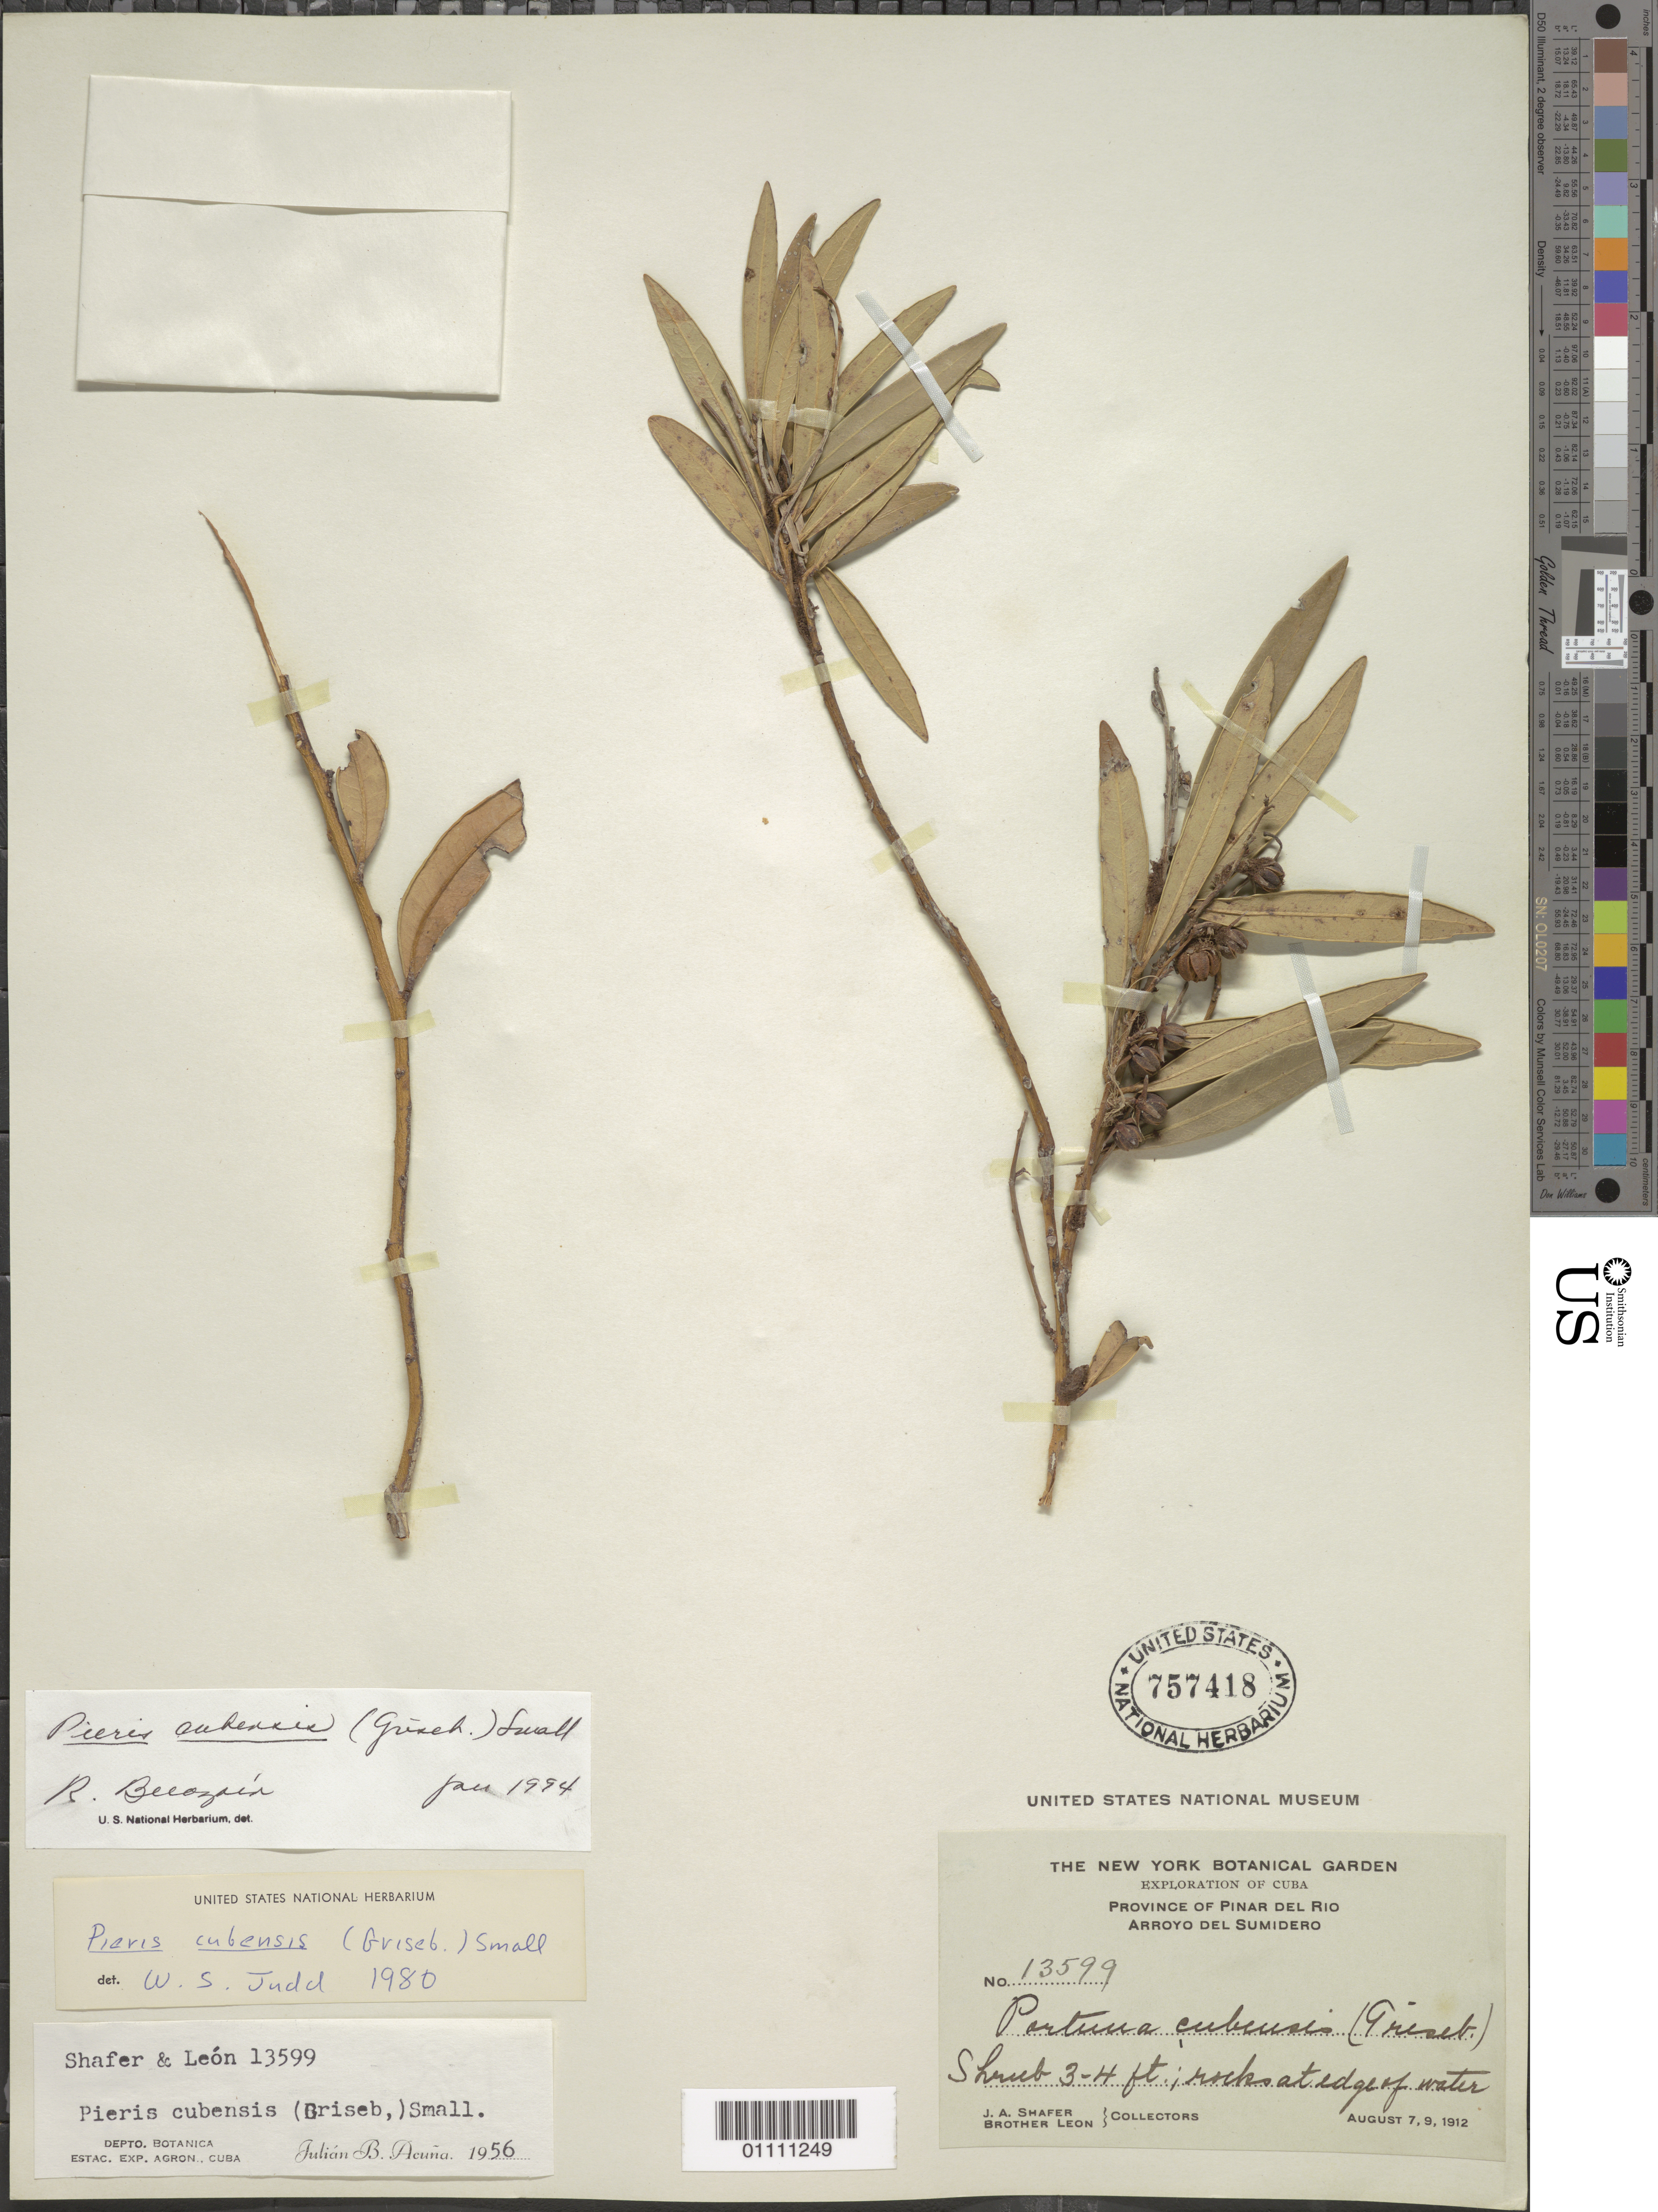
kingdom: Plantae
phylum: Tracheophyta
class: Magnoliopsida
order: Ericales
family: Ericaceae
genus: Pieris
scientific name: Pieris cubensis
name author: (Griseb.) Small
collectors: J. A. Shafer & Bro. León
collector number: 13599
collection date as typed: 07 Aug 1912 and 09 Aug 1912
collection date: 1912-08-07,1912-08-09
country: Cuba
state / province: Pinar del Rio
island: Cuba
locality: Arroyo del Sumidero Rocks at edge of water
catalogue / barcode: US 757418